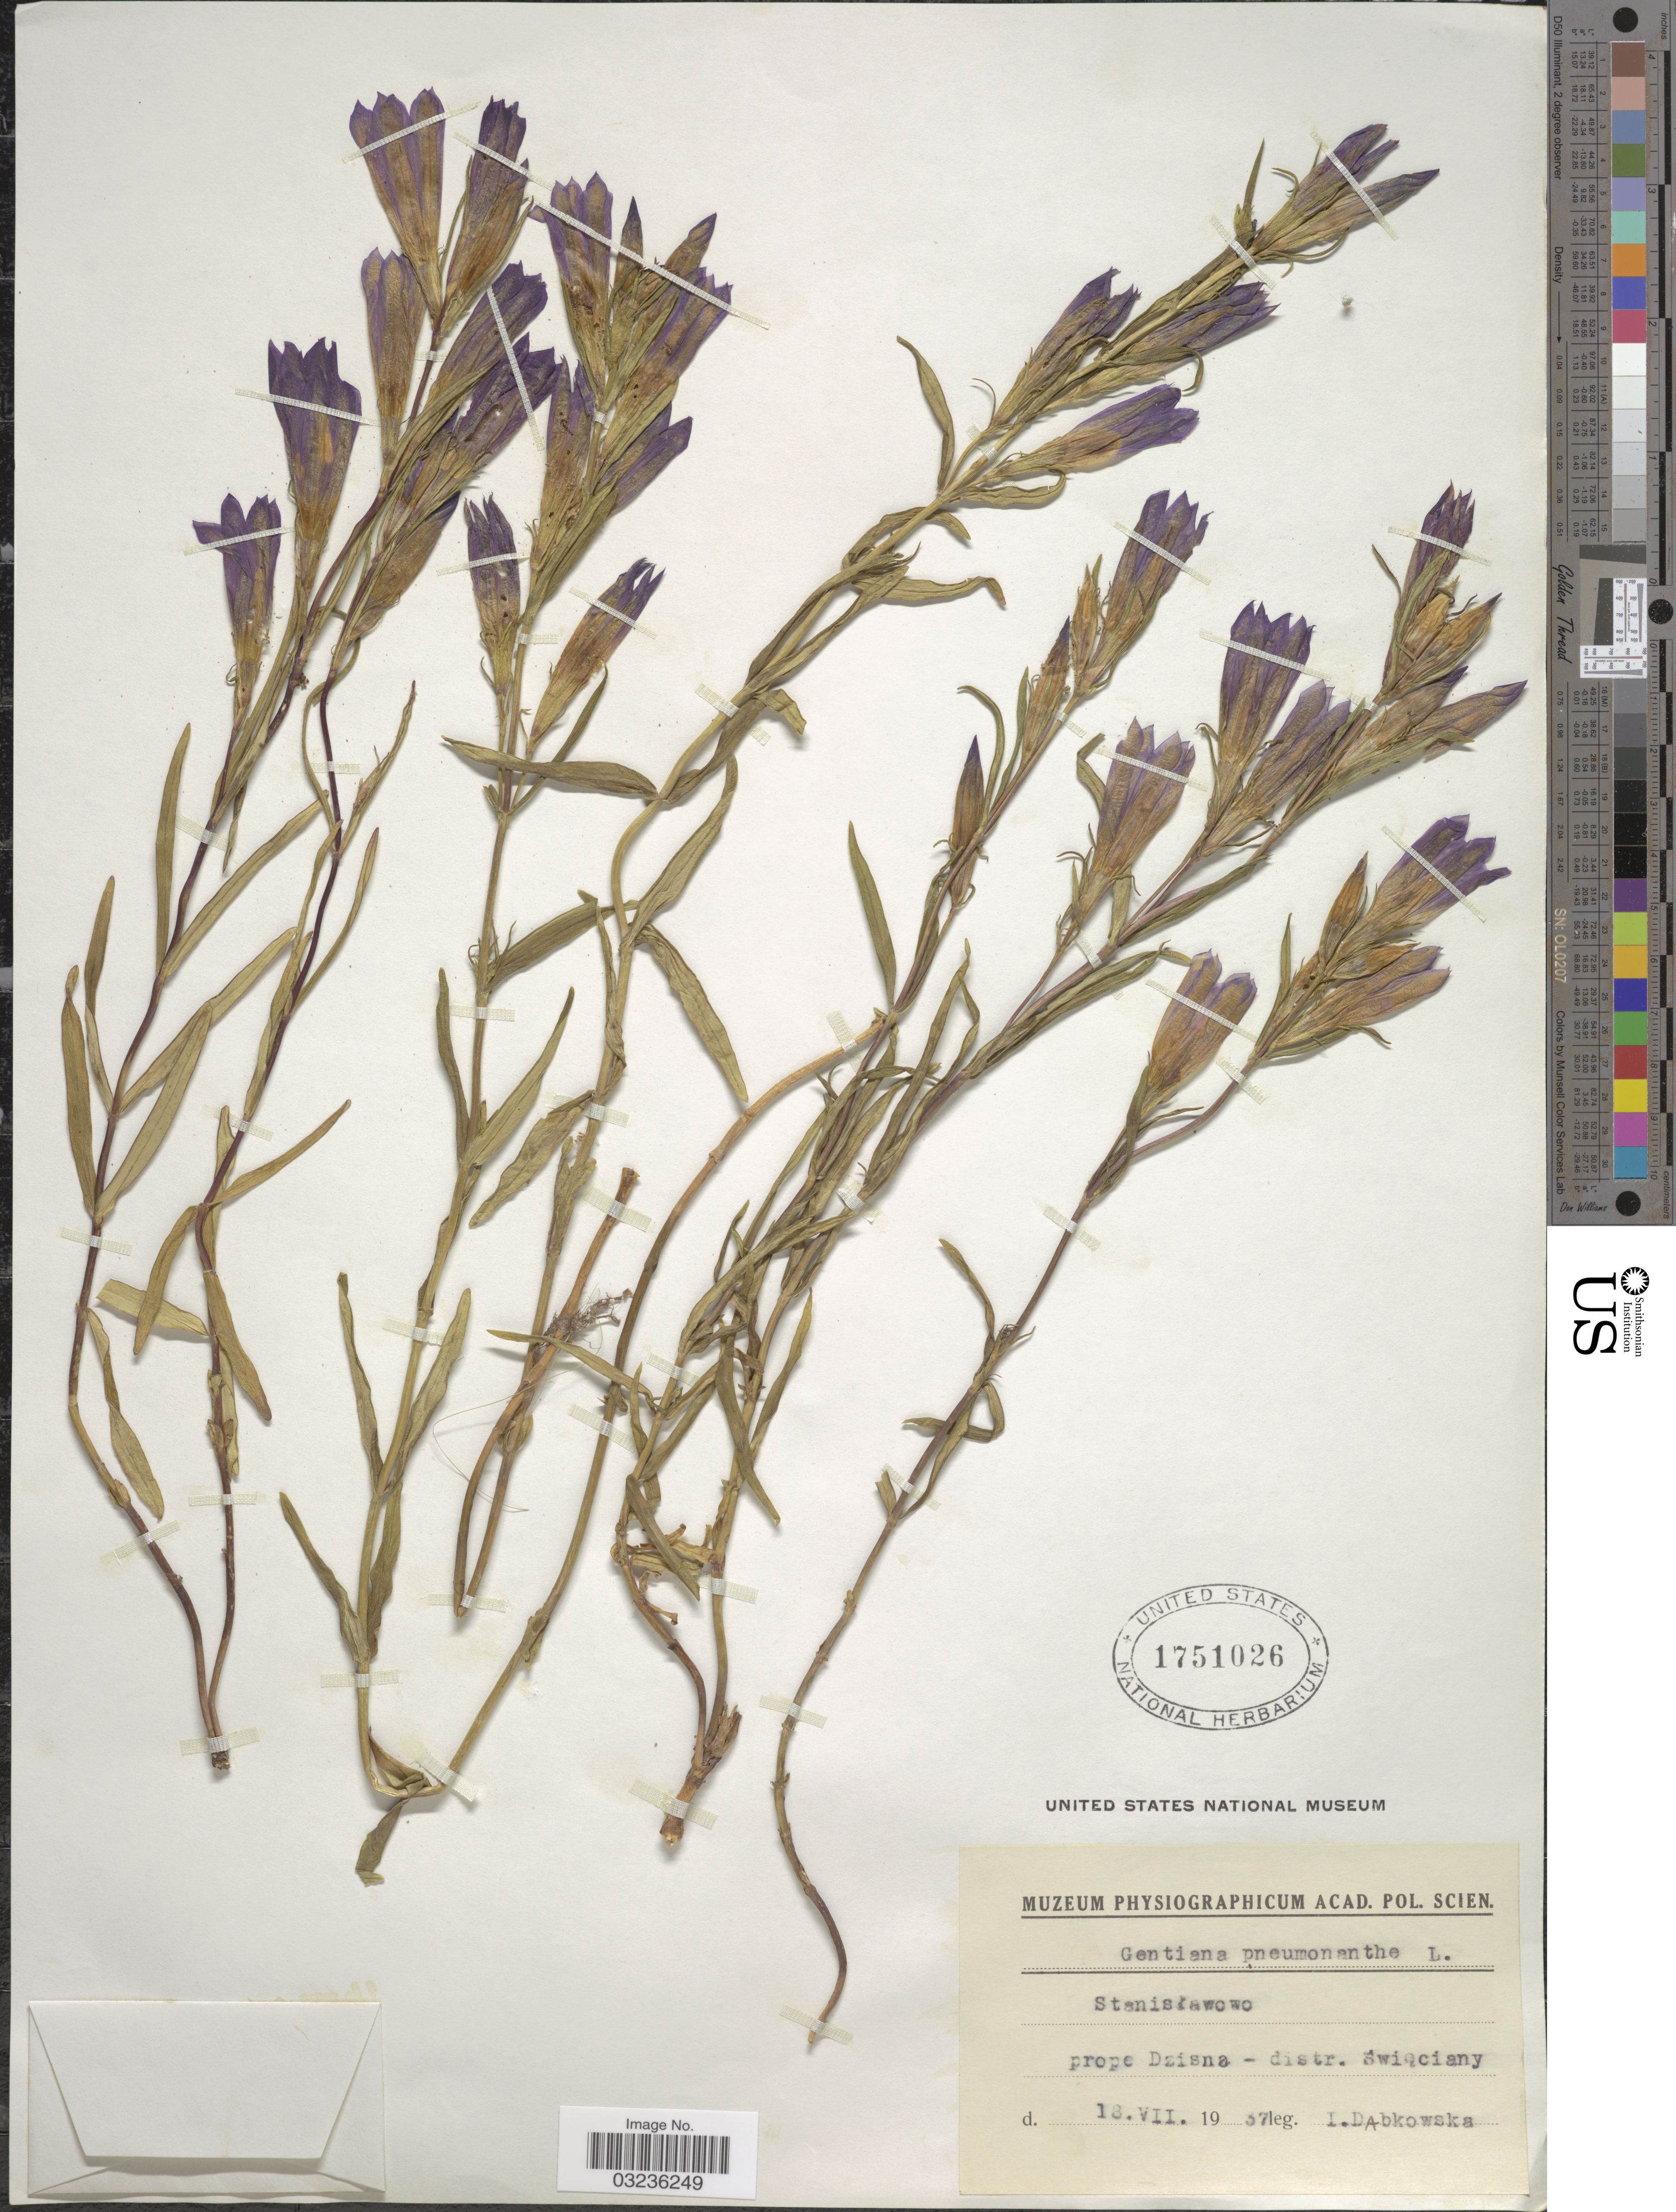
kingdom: Plantae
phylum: Tracheophyta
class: Magnoliopsida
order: Gentianales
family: Gentianaceae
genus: Gentiana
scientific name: Gentiana pneumonanthe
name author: L.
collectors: I. Dabkowska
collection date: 1937-07-18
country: Lithuania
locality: Stanislawowo, prope Dzisna - distr. Swieciany.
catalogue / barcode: US 1751026